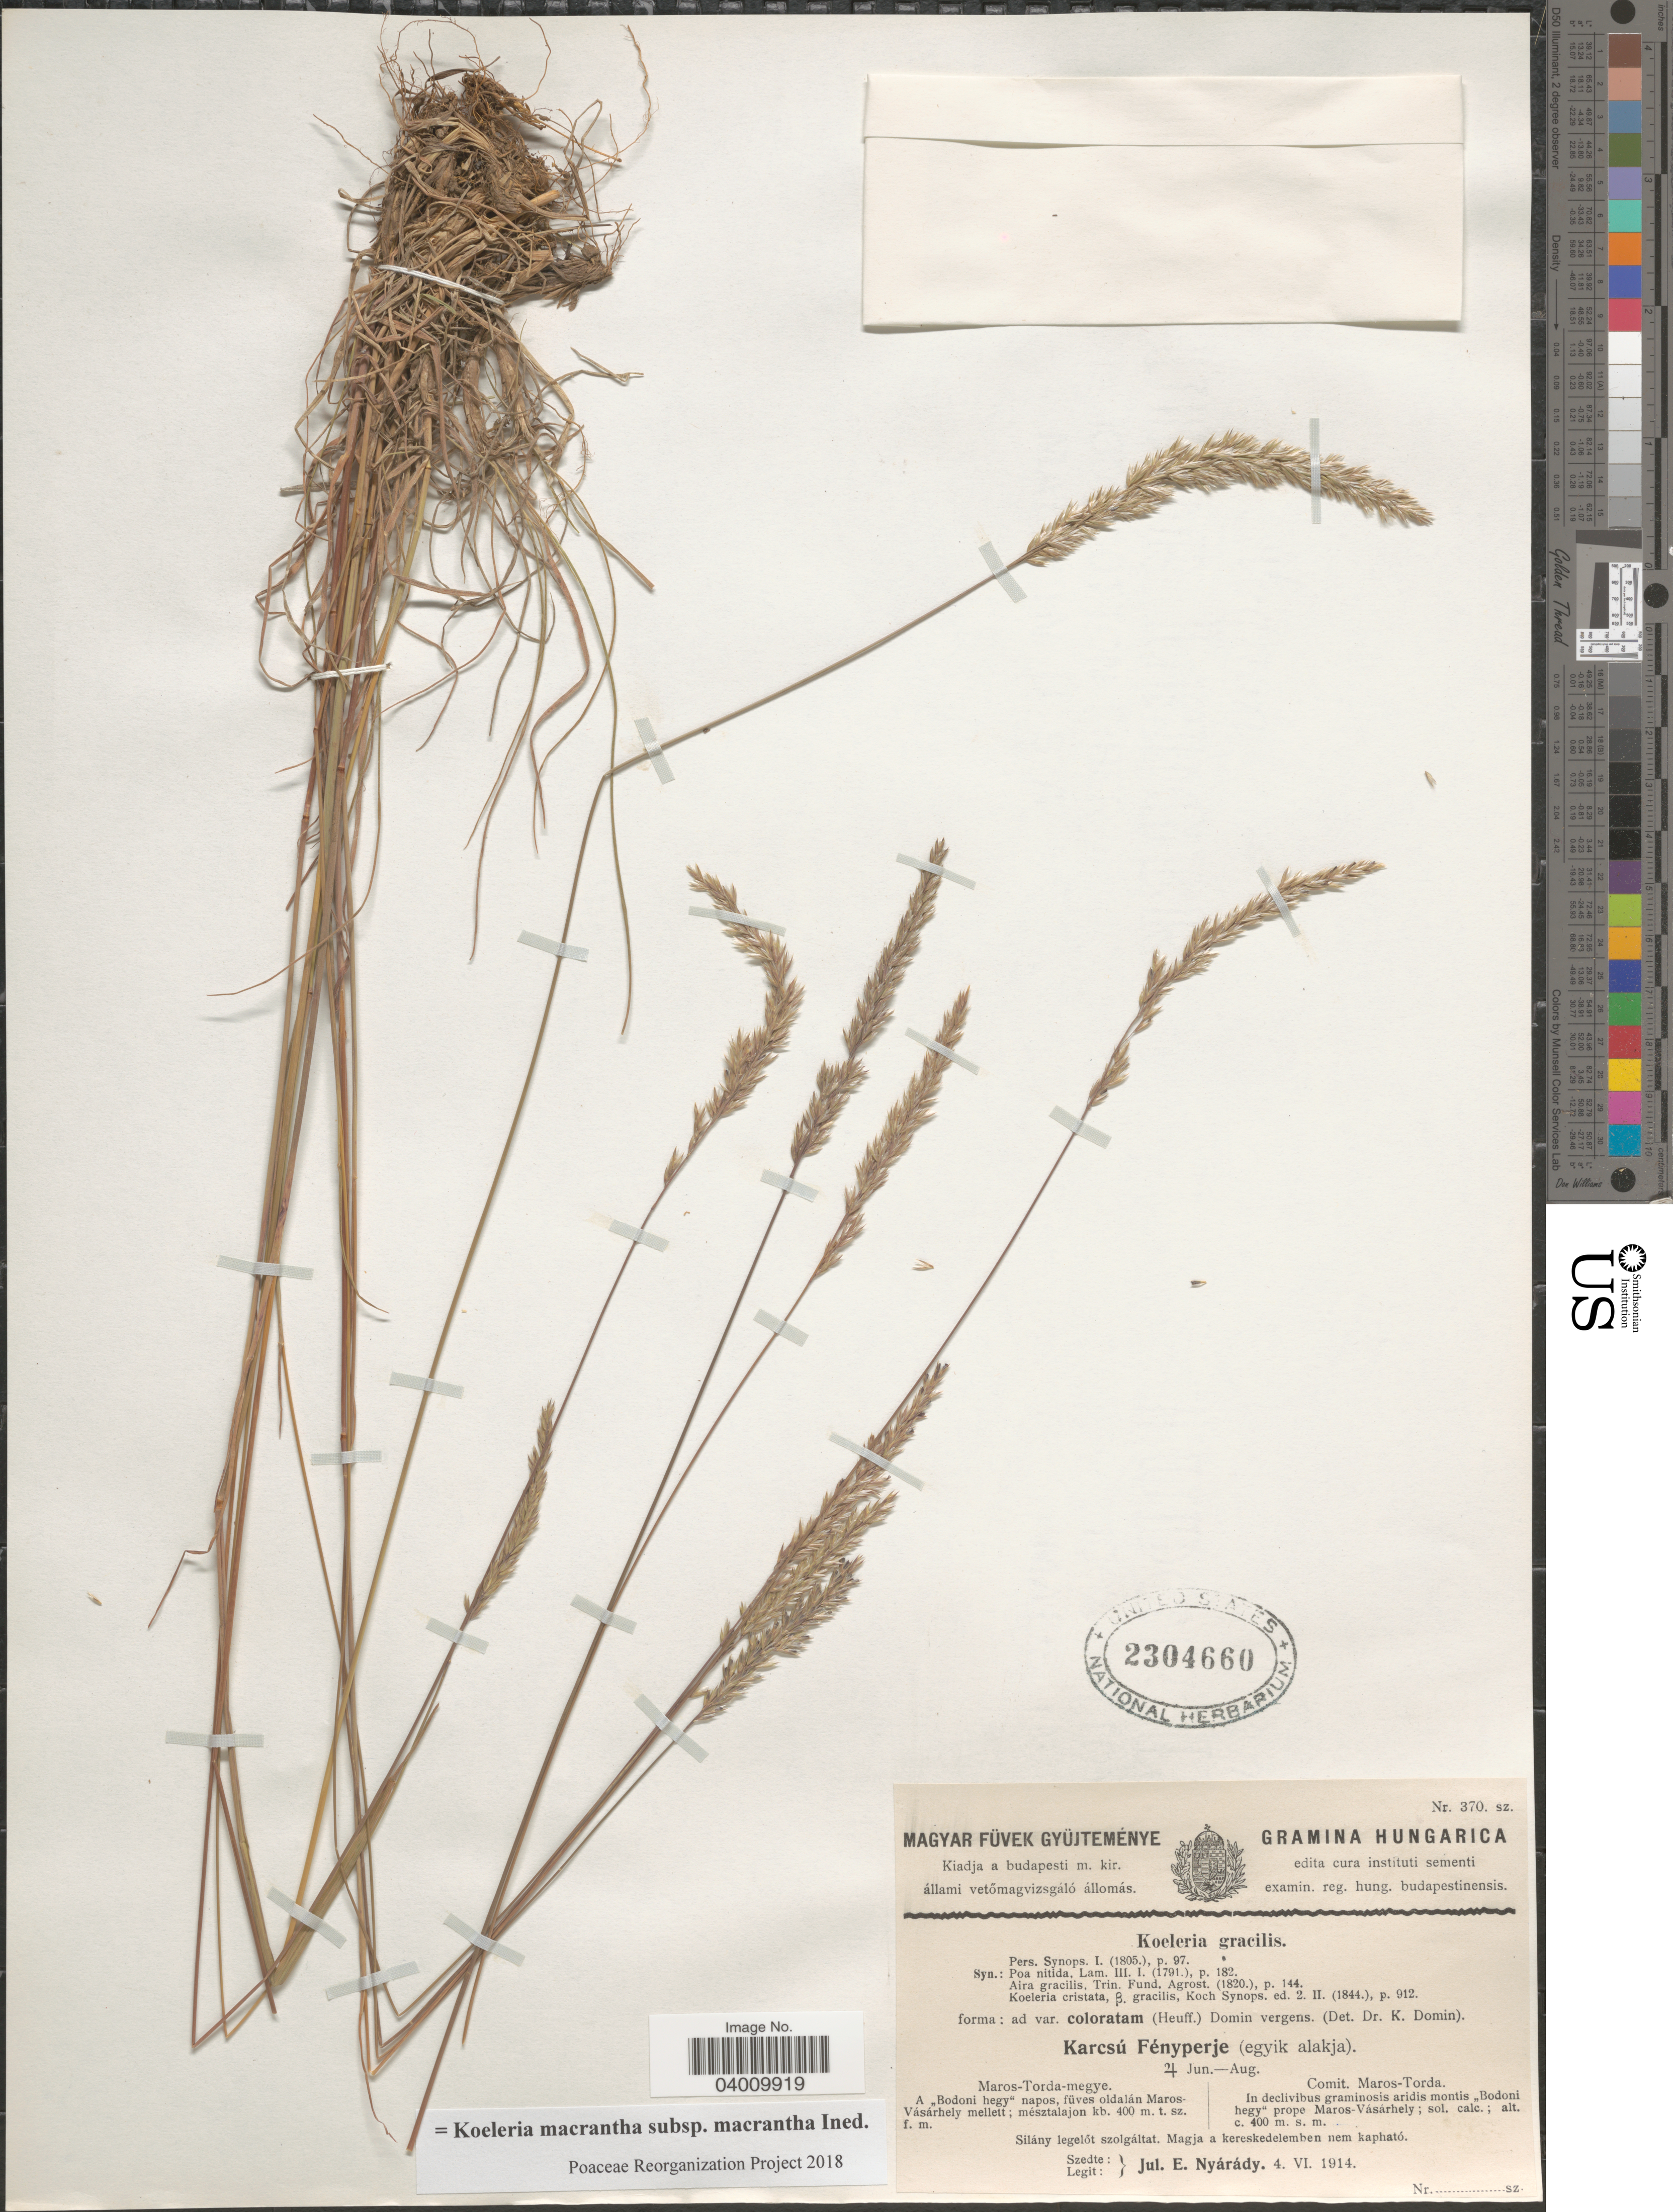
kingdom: Plantae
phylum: Tracheophyta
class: Liliopsida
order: Poales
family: Poaceae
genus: Koeleria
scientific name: Koeleria macrantha subsp. macrantha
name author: (Ledeb.) Schult.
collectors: J. Nyárády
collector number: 370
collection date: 1914-06-04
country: Hungary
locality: Hungarica. Comit. Maros-Torda. In declivibus graminosis aridis montis "Bodoni hegy" prope Maros-Vásárhely.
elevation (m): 400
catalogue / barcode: US 2304660